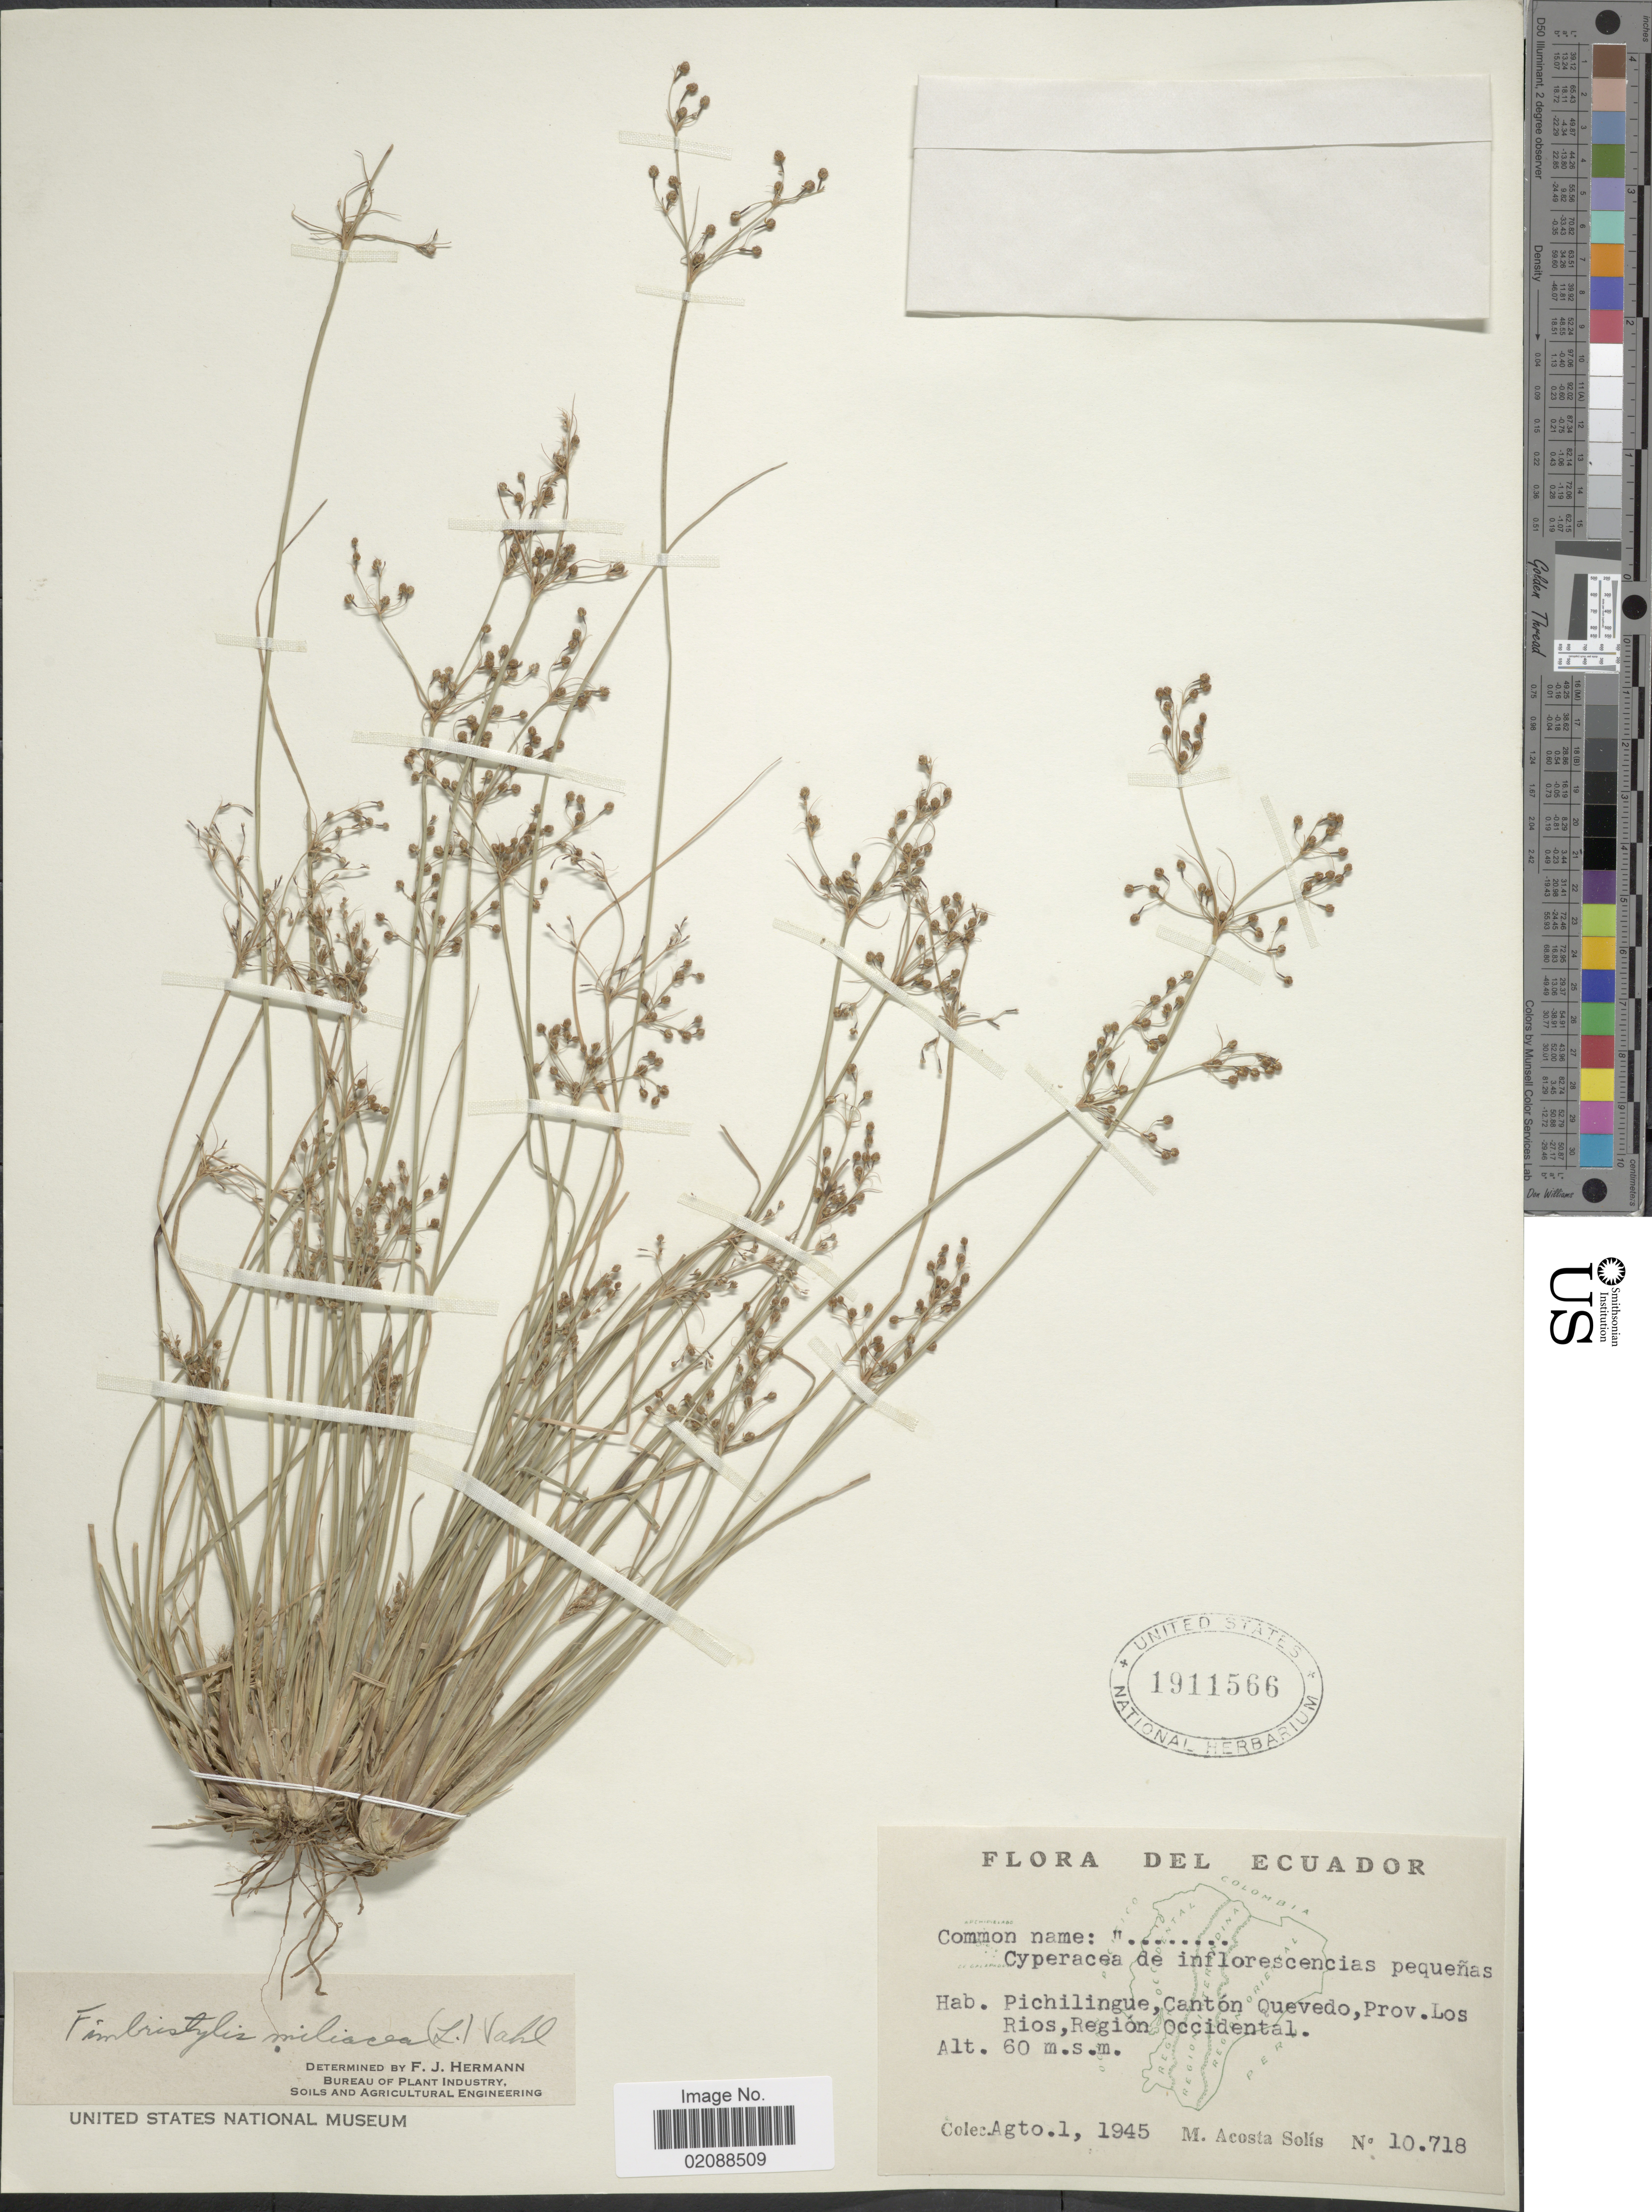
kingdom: Plantae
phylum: Tracheophyta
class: Liliopsida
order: Poales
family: Cyperaceae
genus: Fimbristylis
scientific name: Fimbristylis littoralis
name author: Gaudich.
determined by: Strong, M. T., (US), Smithsonian Institution - National Museum of Natural History (UNITED STATES)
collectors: M. Acosta Solis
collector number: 10718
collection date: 1945-08-01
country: Ecuador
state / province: Los Ríos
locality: Pichilingua, Canton Quevedo, Prov. Los Rios, Region Occidental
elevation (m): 60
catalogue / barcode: US 1911566